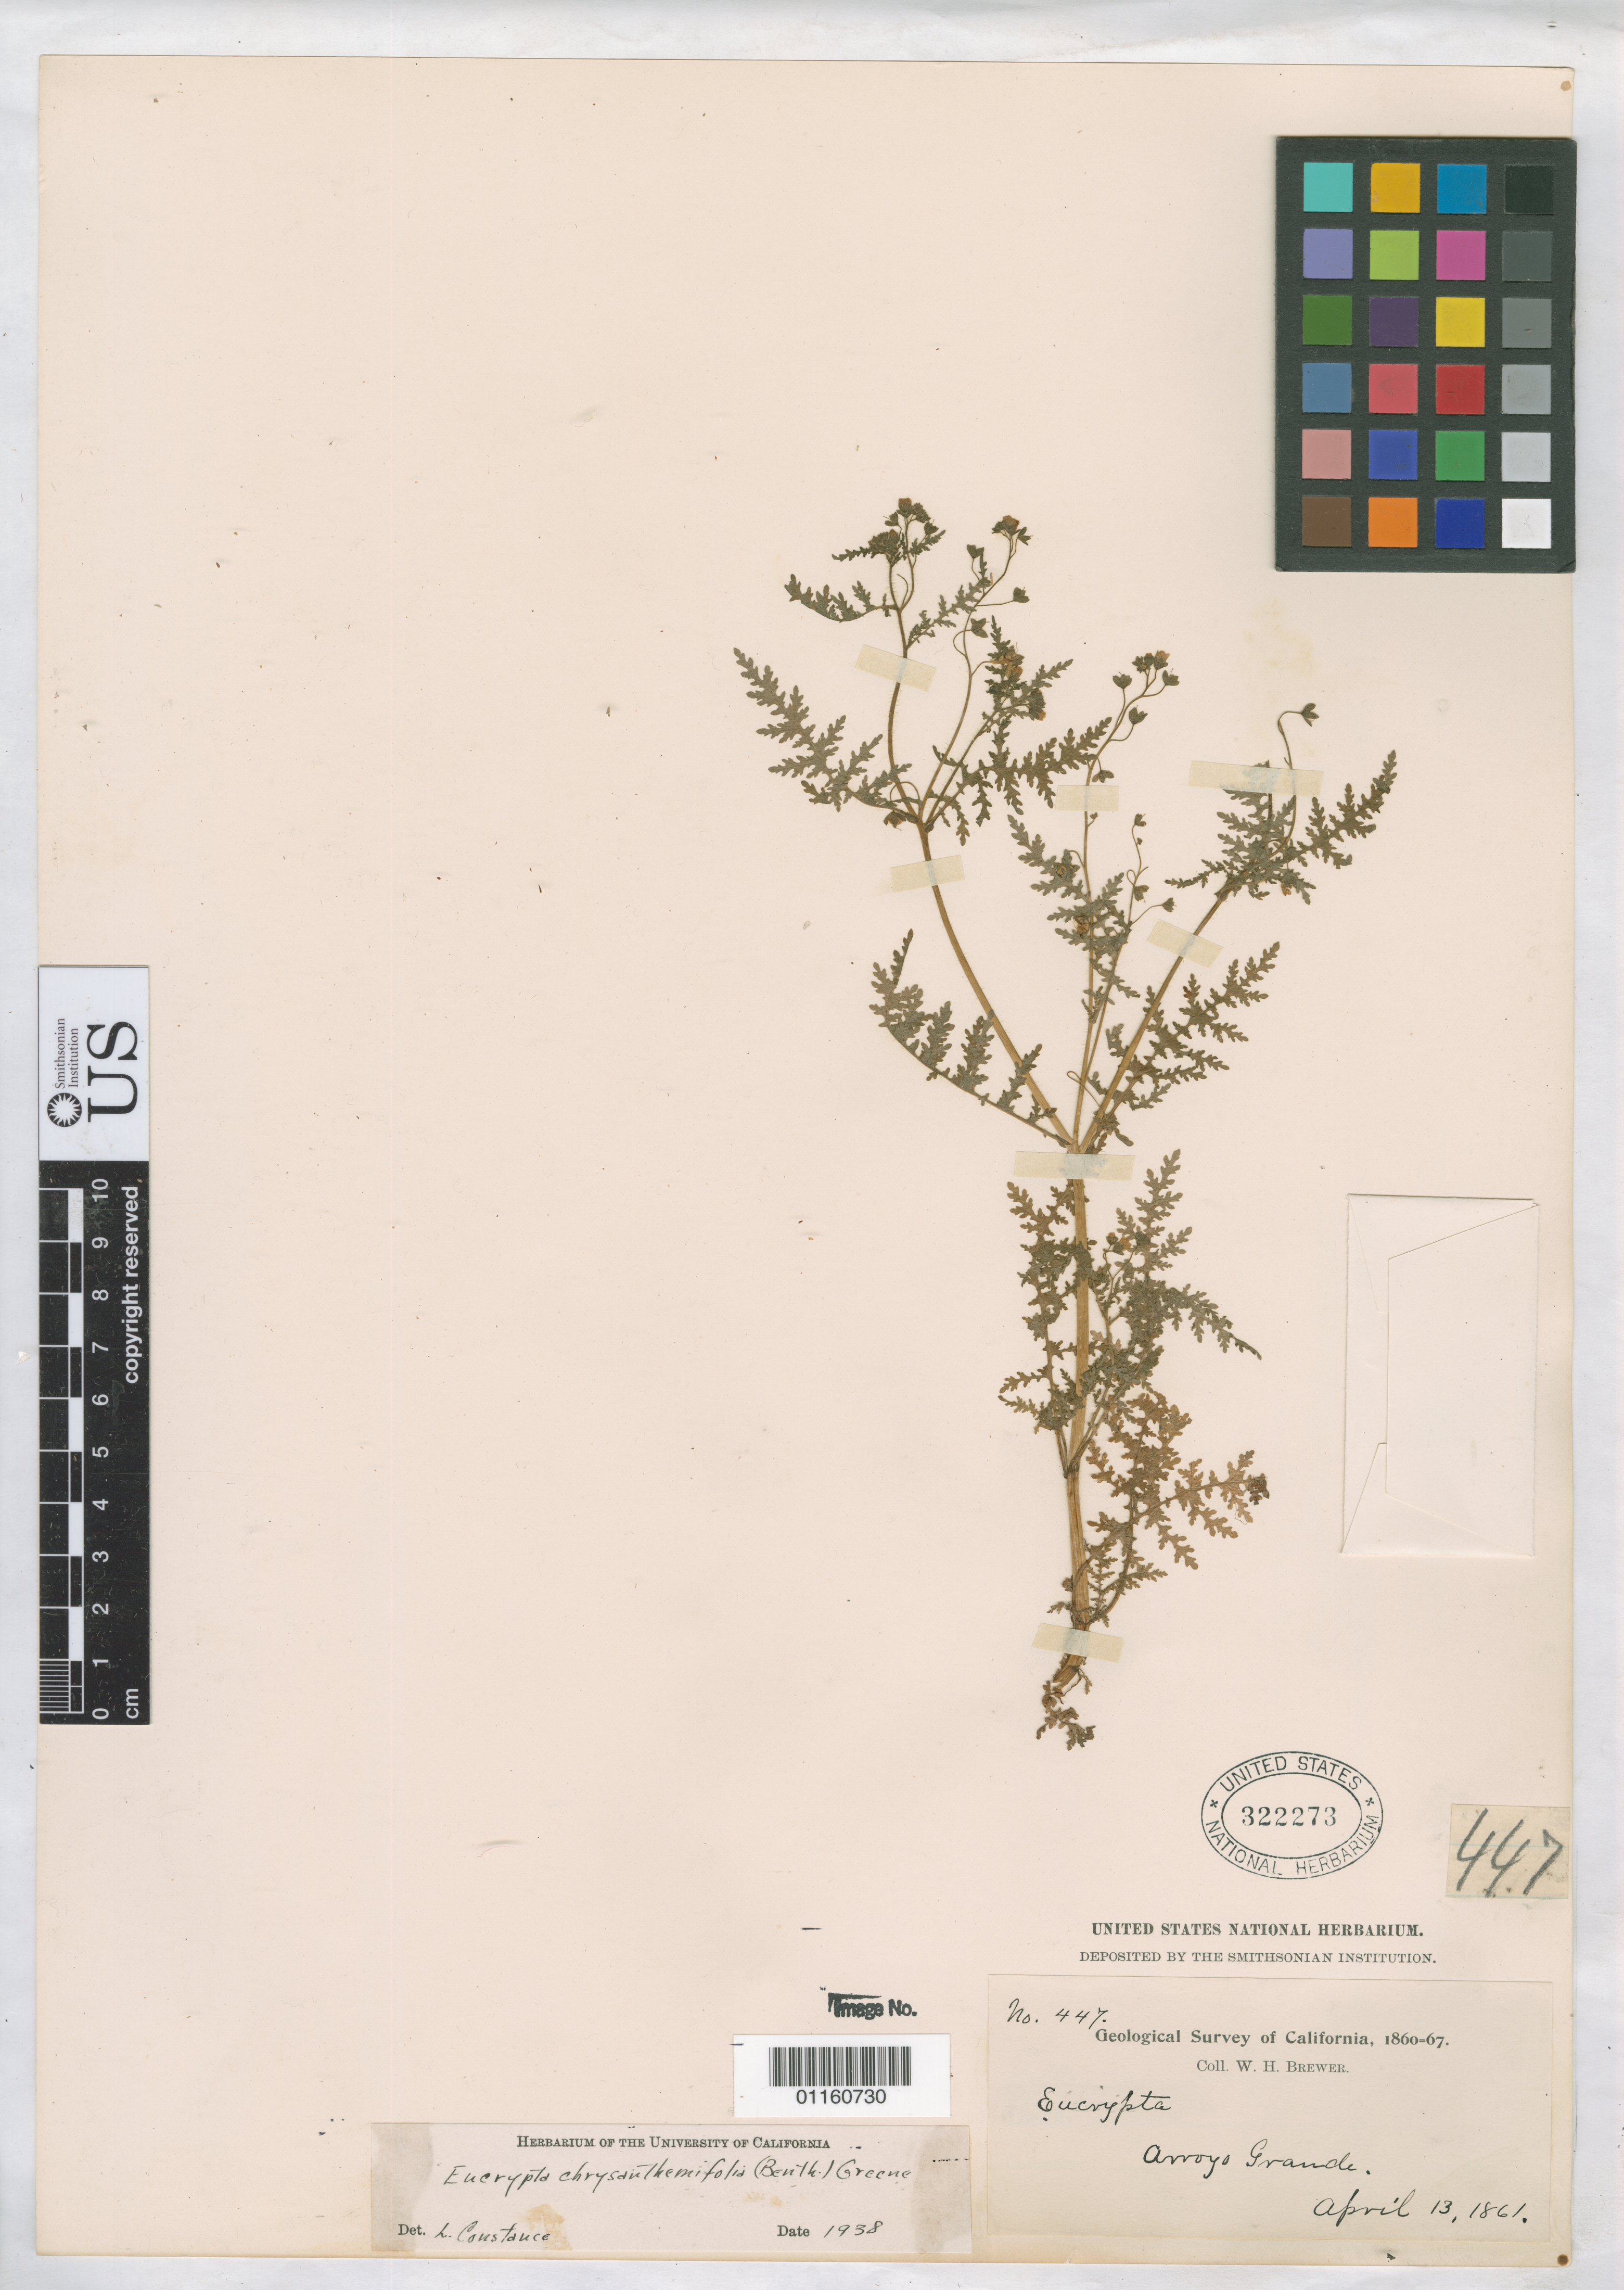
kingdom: Plantae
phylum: Tracheophyta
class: Magnoliopsida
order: Boraginales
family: Hydrophyllaceae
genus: Eucrypta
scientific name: Eucrypta chrysanthemifolia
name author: (Benth.) Greene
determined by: Constance, L., (UC), University of California Berkeley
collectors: W. H. Brewer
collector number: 447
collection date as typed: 13 Apr 1861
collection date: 1861-04-13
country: United States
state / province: California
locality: Arroyo Grande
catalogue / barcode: US 322273